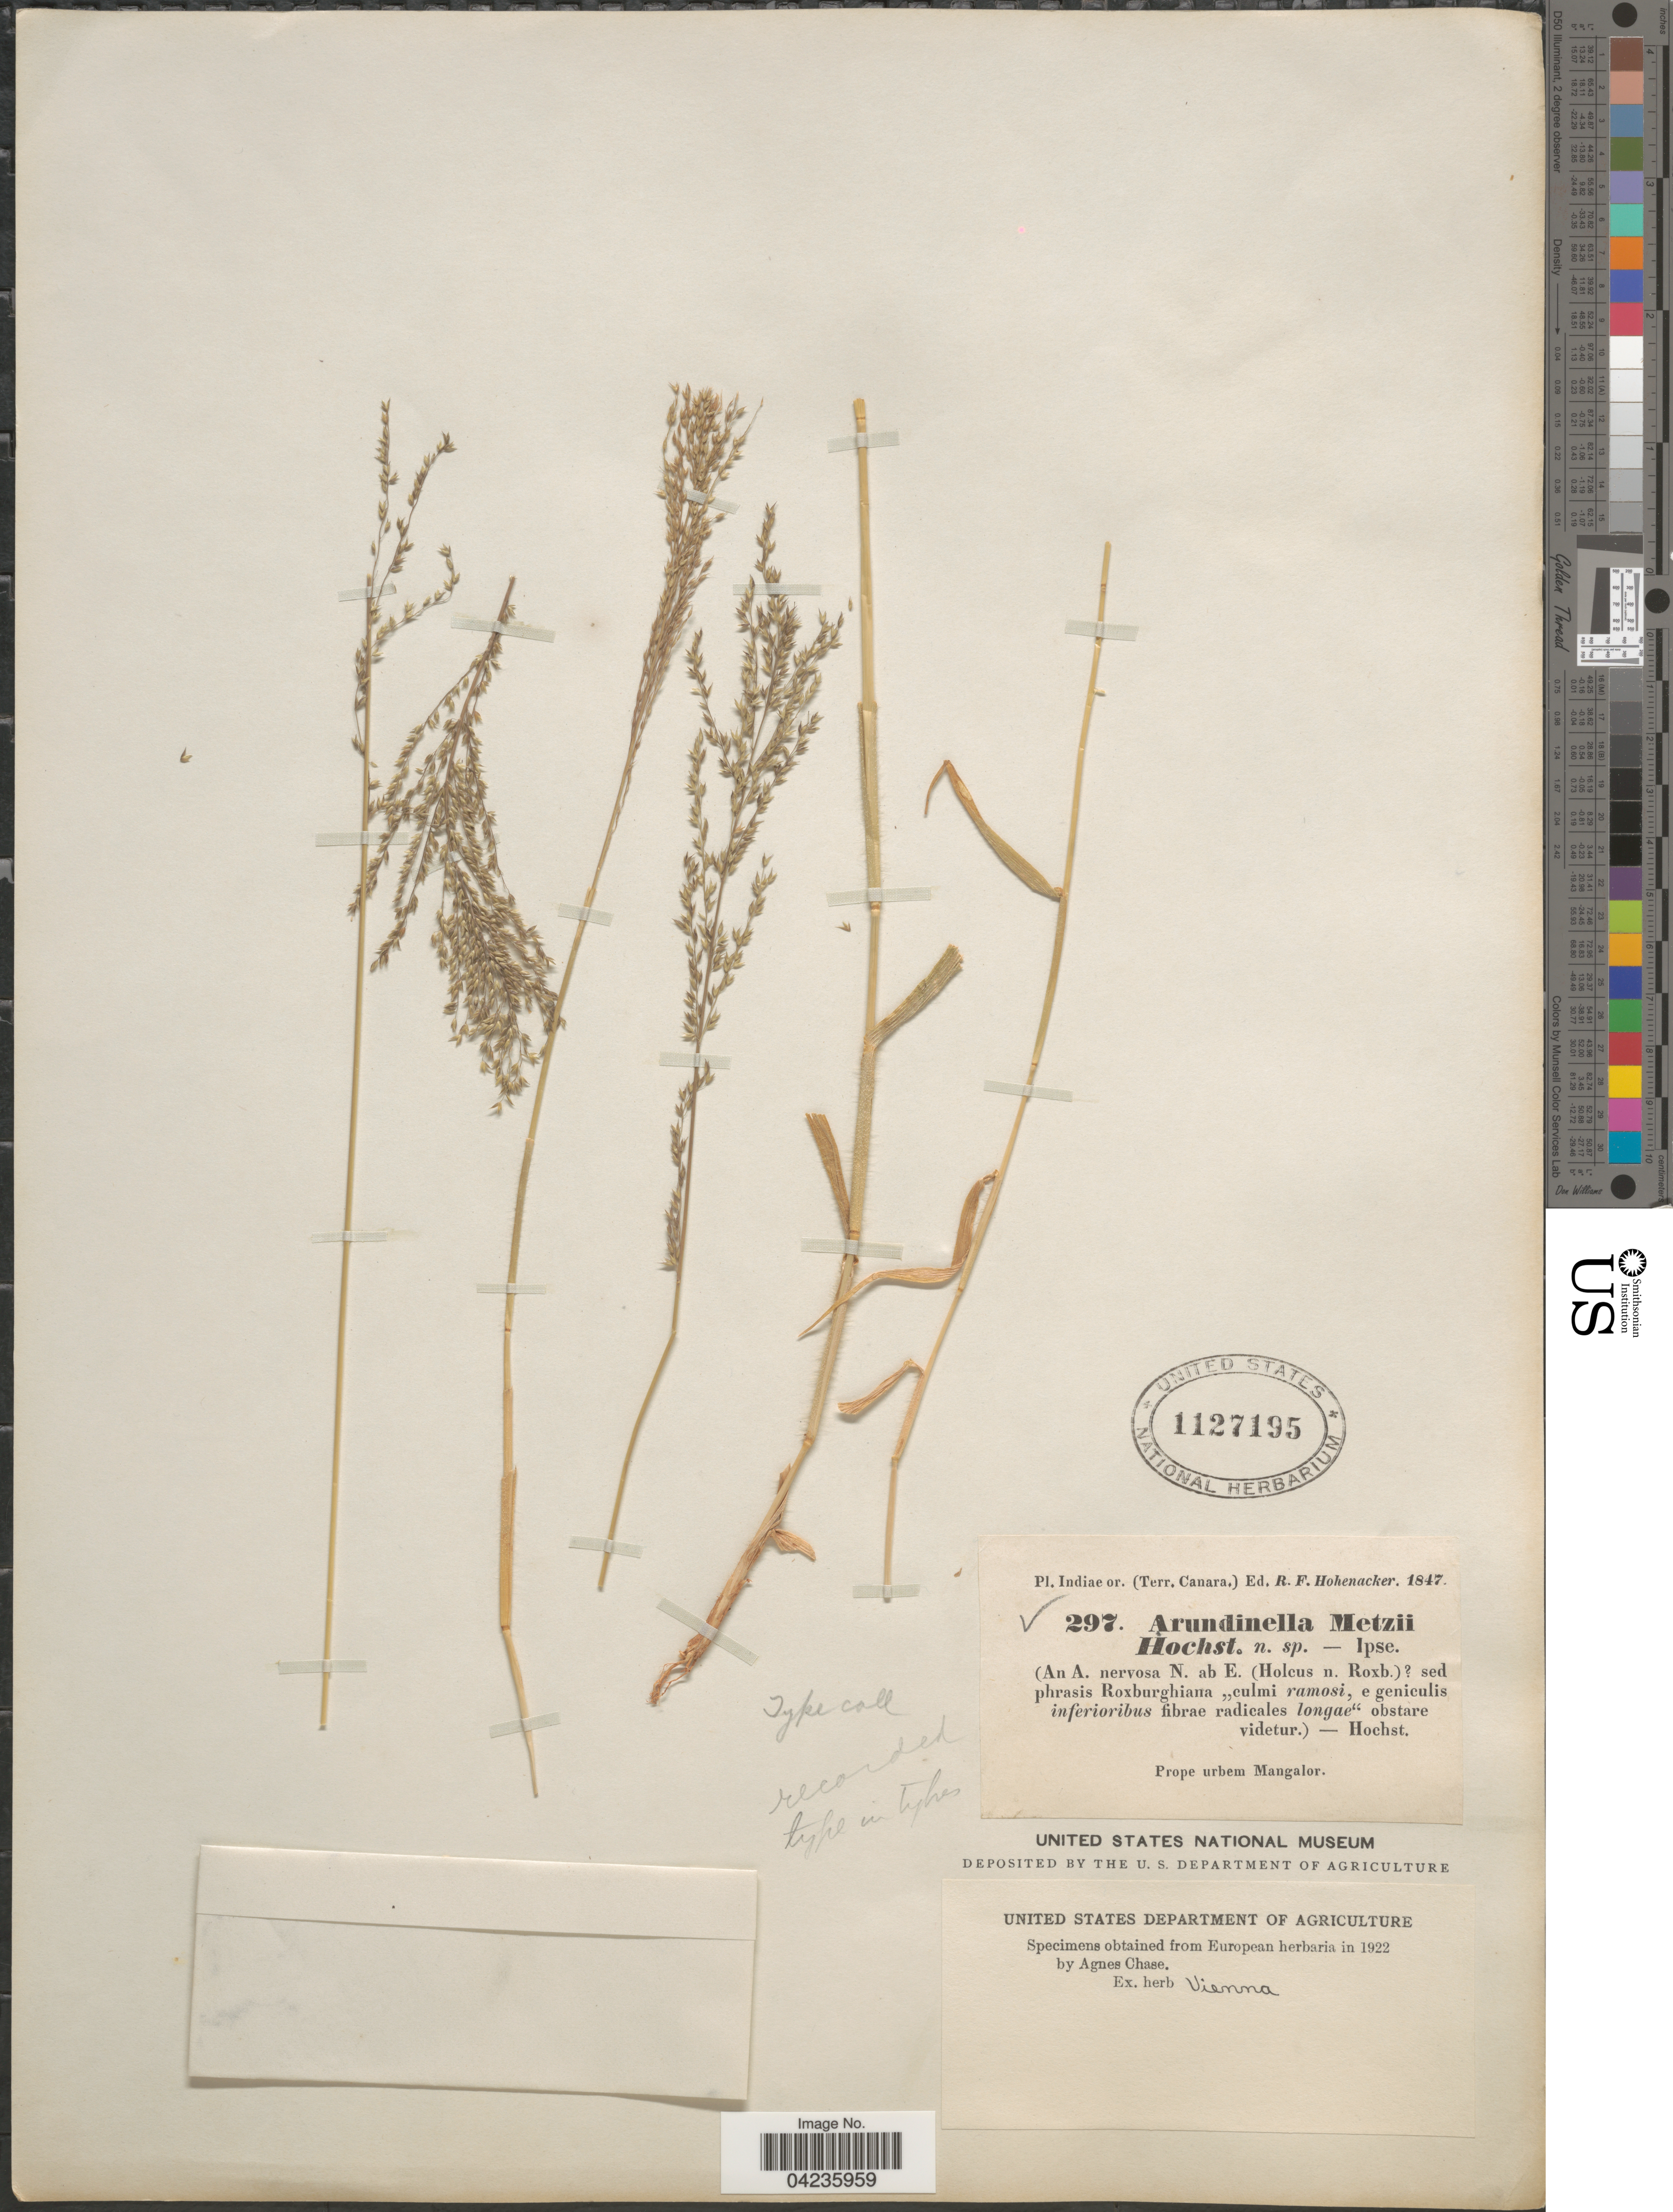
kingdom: Plantae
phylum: Tracheophyta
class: Liliopsida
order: Poales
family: Poaceae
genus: Arundinella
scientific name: Arundinella metzii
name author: Hochst. in Miq.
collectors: R. F. Hohenacker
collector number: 297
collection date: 1847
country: India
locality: Indiae or. (Terr. Canara). Prope urbem Mangalor.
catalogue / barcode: US 1127195